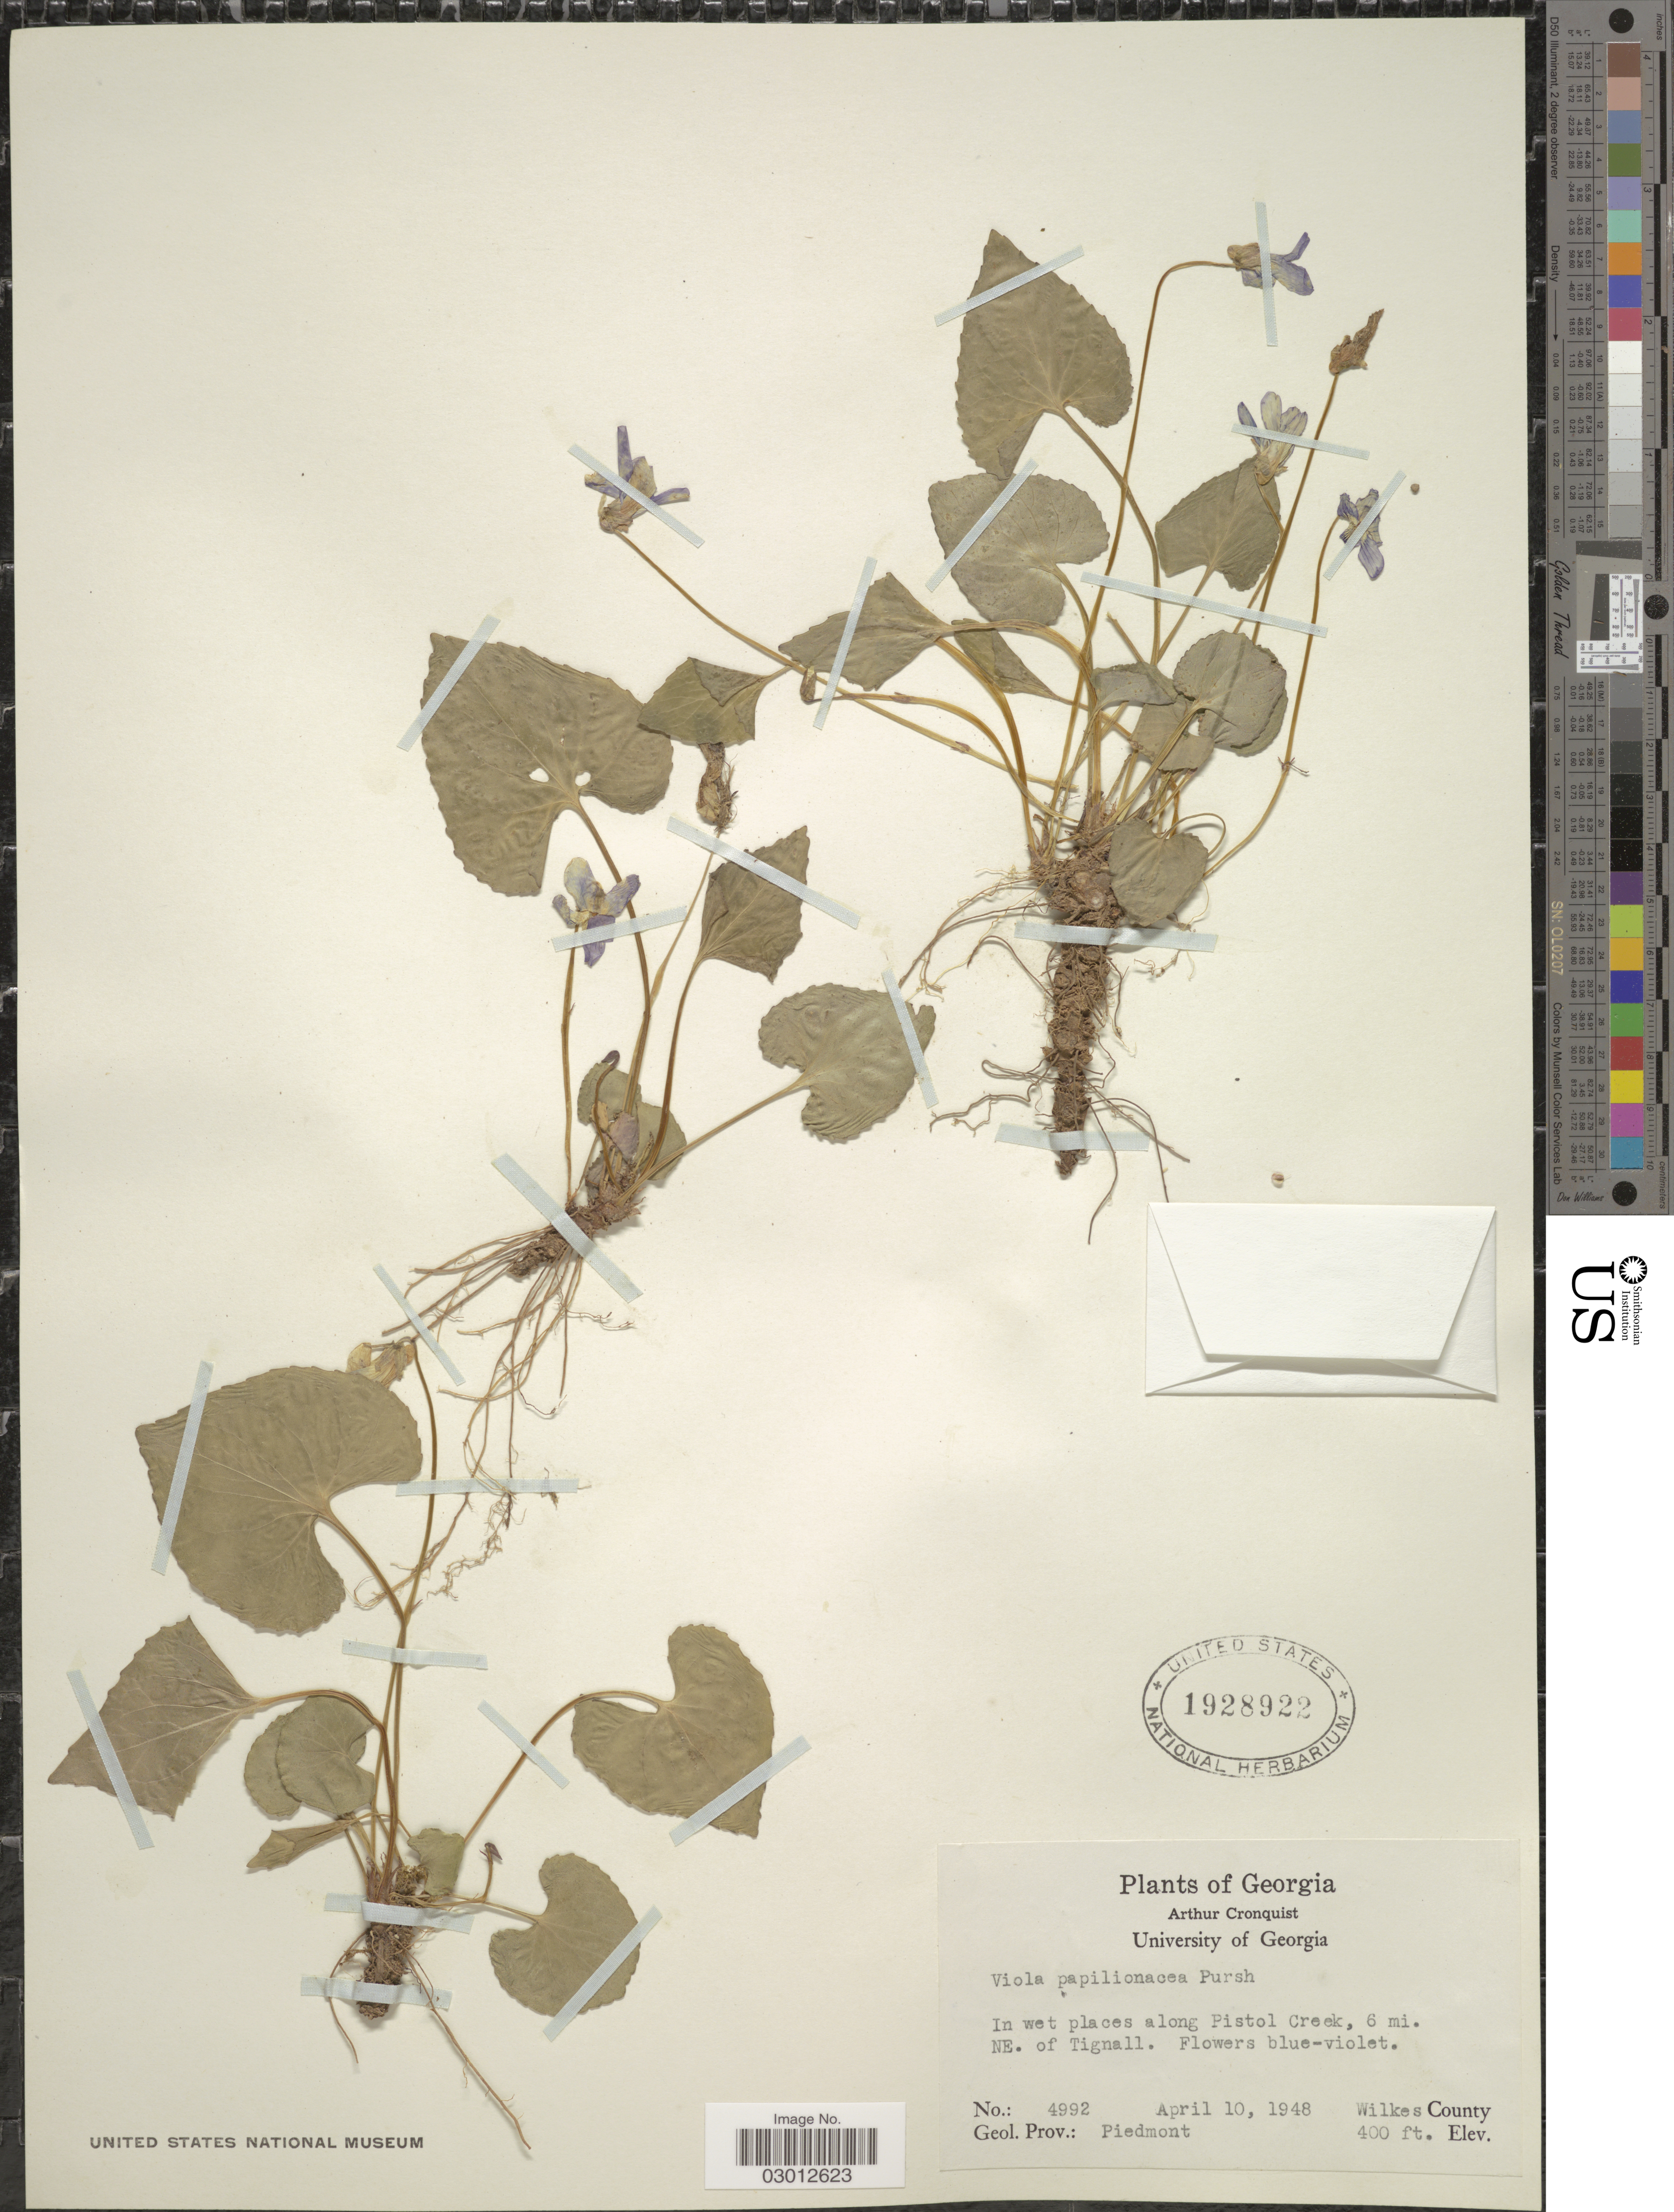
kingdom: Plantae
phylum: Tracheophyta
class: Magnoliopsida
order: Malpighiales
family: Violaceae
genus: Viola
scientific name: Viola papilionacea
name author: Pursh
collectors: A. Cronquist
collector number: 4992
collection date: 1948-04-10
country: United States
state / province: Georgia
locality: In wet places along Pistol Creek, 6 mi. NE. of Tignall. Wilkes County, Geol. Prov.: Piedmont.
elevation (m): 122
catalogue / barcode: US 1928922